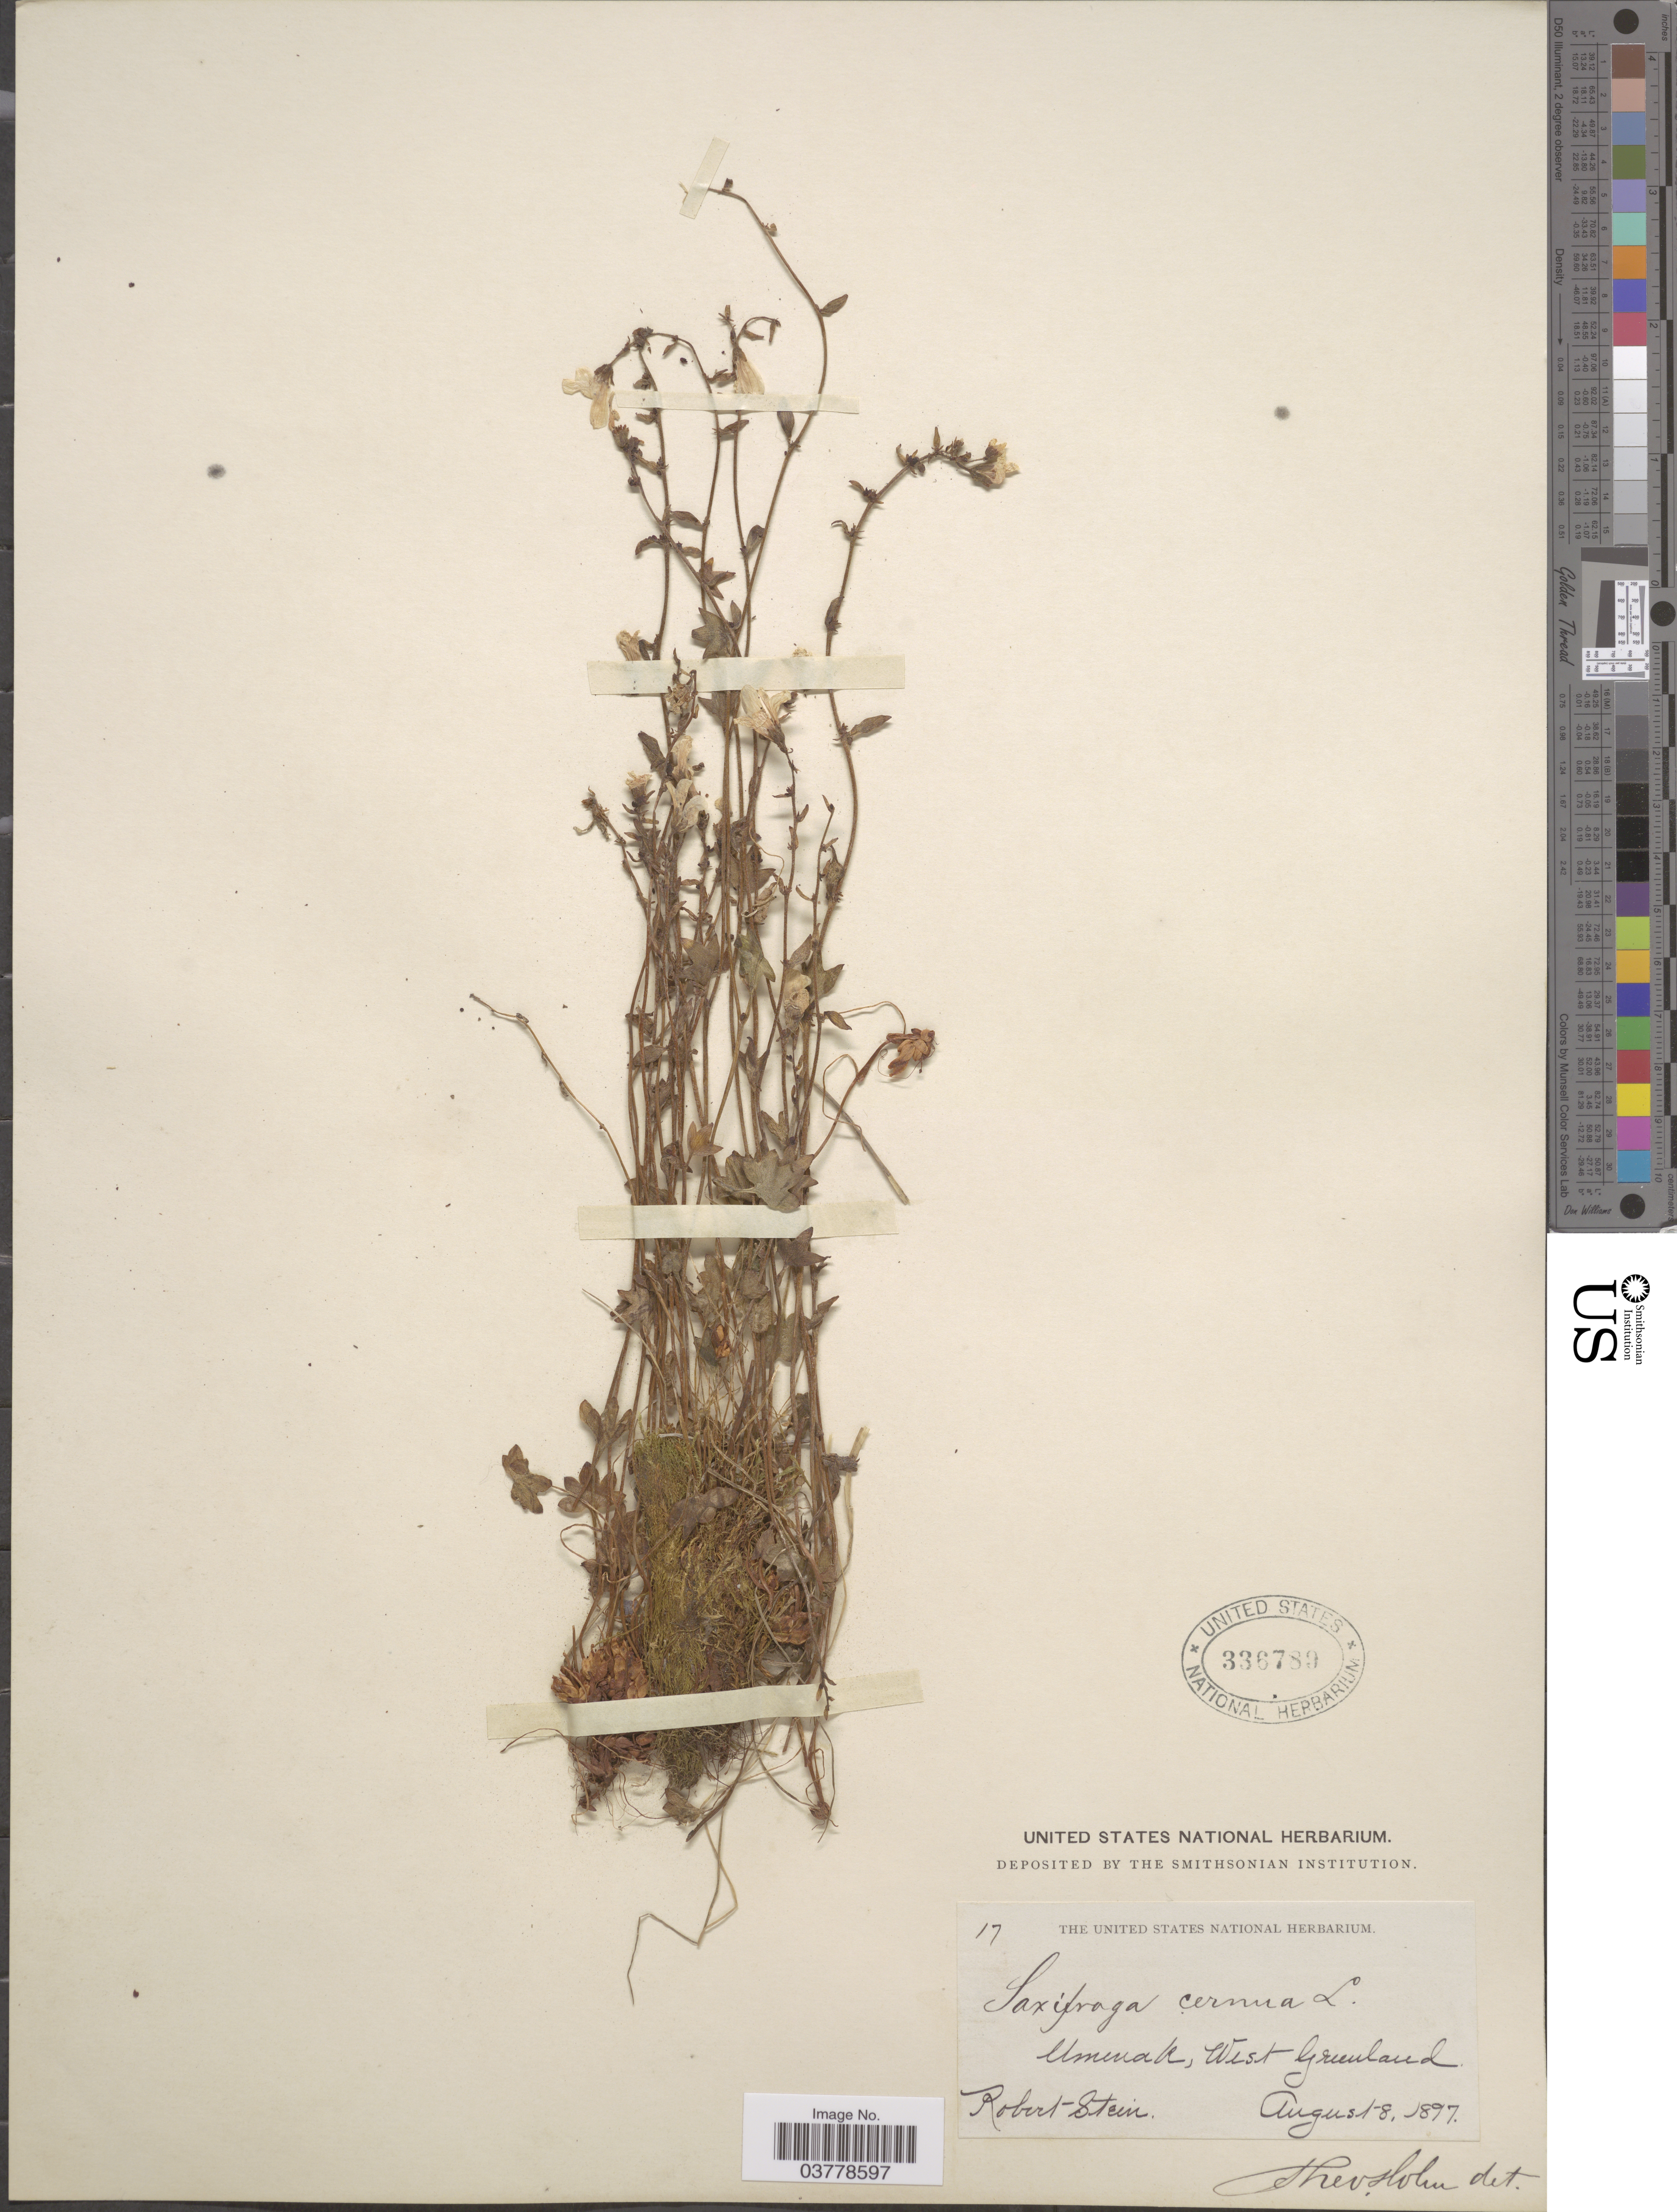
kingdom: Plantae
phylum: Tracheophyta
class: Magnoliopsida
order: Saxifragales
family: Saxifragaceae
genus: Saxifraga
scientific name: Saxifraga cernua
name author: L.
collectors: R. Stein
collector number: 17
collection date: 1897-08-08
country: Greenland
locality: Umenak, West Greenland.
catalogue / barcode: US 336789